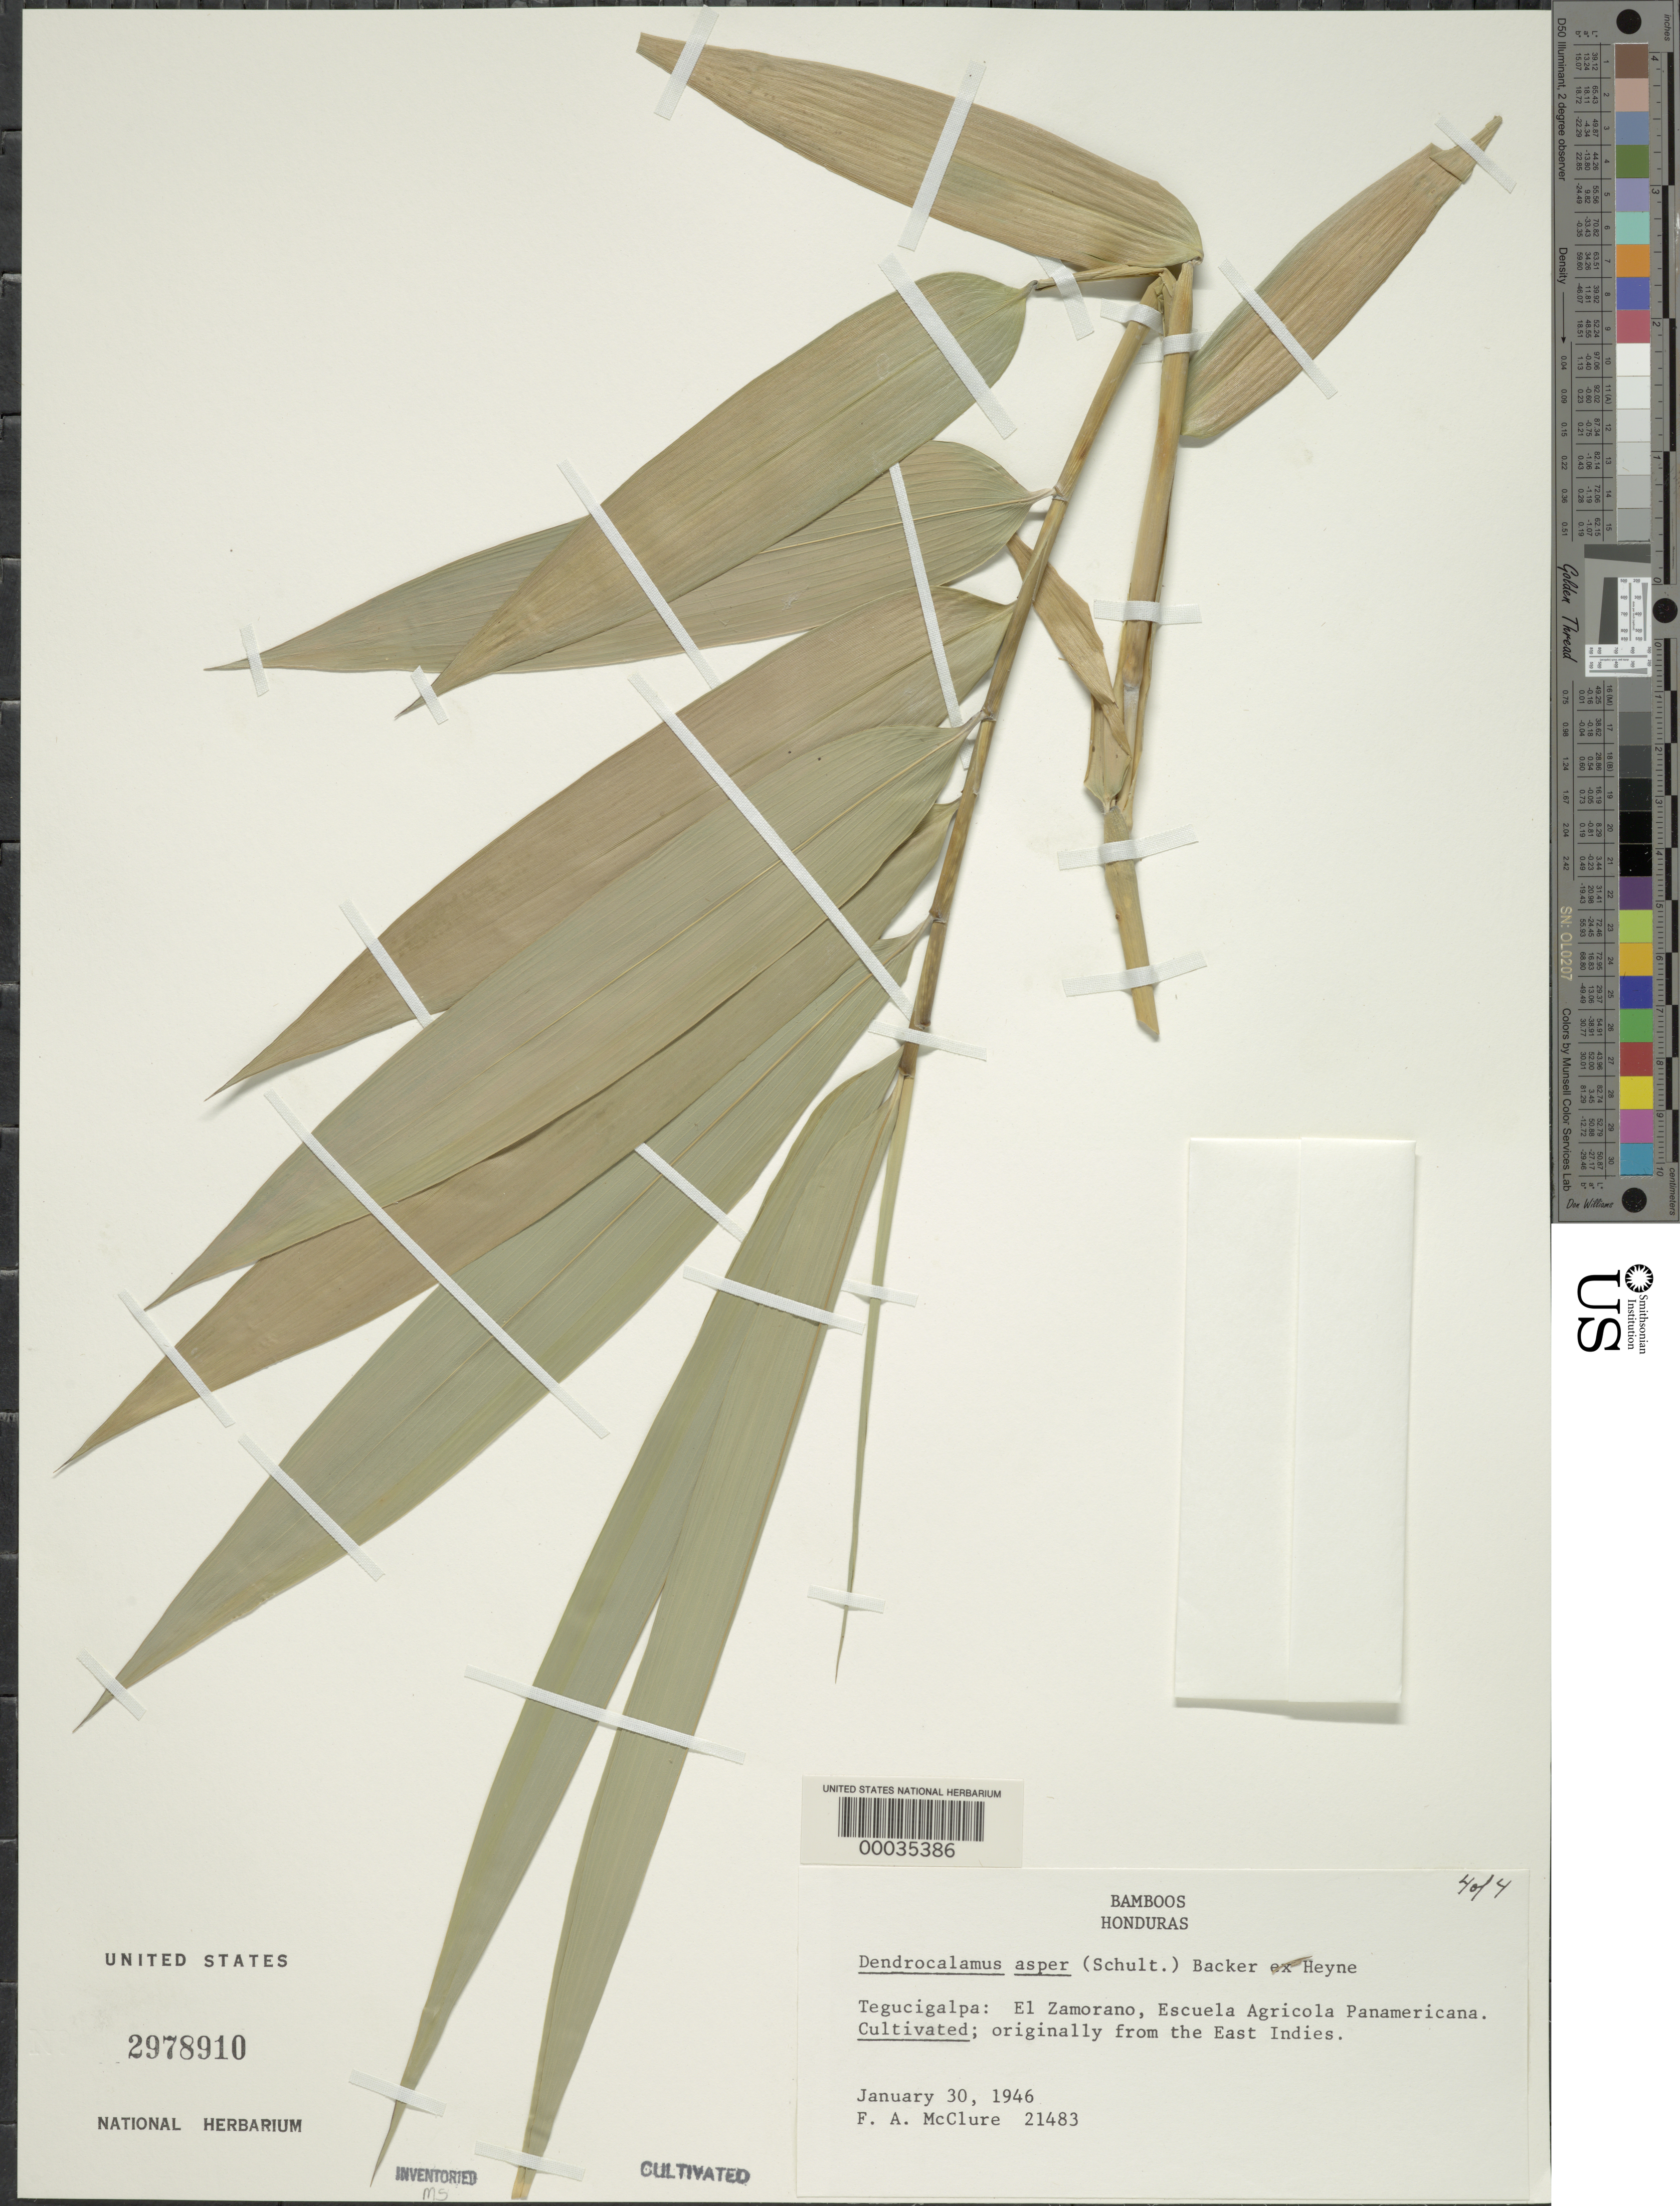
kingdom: Plantae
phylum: Tracheophyta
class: Liliopsida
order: Poales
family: Poaceae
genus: Dendrocalamus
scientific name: Dendrocalamus asper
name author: (Schult. & Schult. f.) Backer ex K. Heyne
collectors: F. A. McClure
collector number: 21483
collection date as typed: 30 Jan 1946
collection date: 1946-01-30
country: Honduras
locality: Tegucigalpa, El Zamorano , Escuela Agricola Panamericana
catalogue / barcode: US 2978910